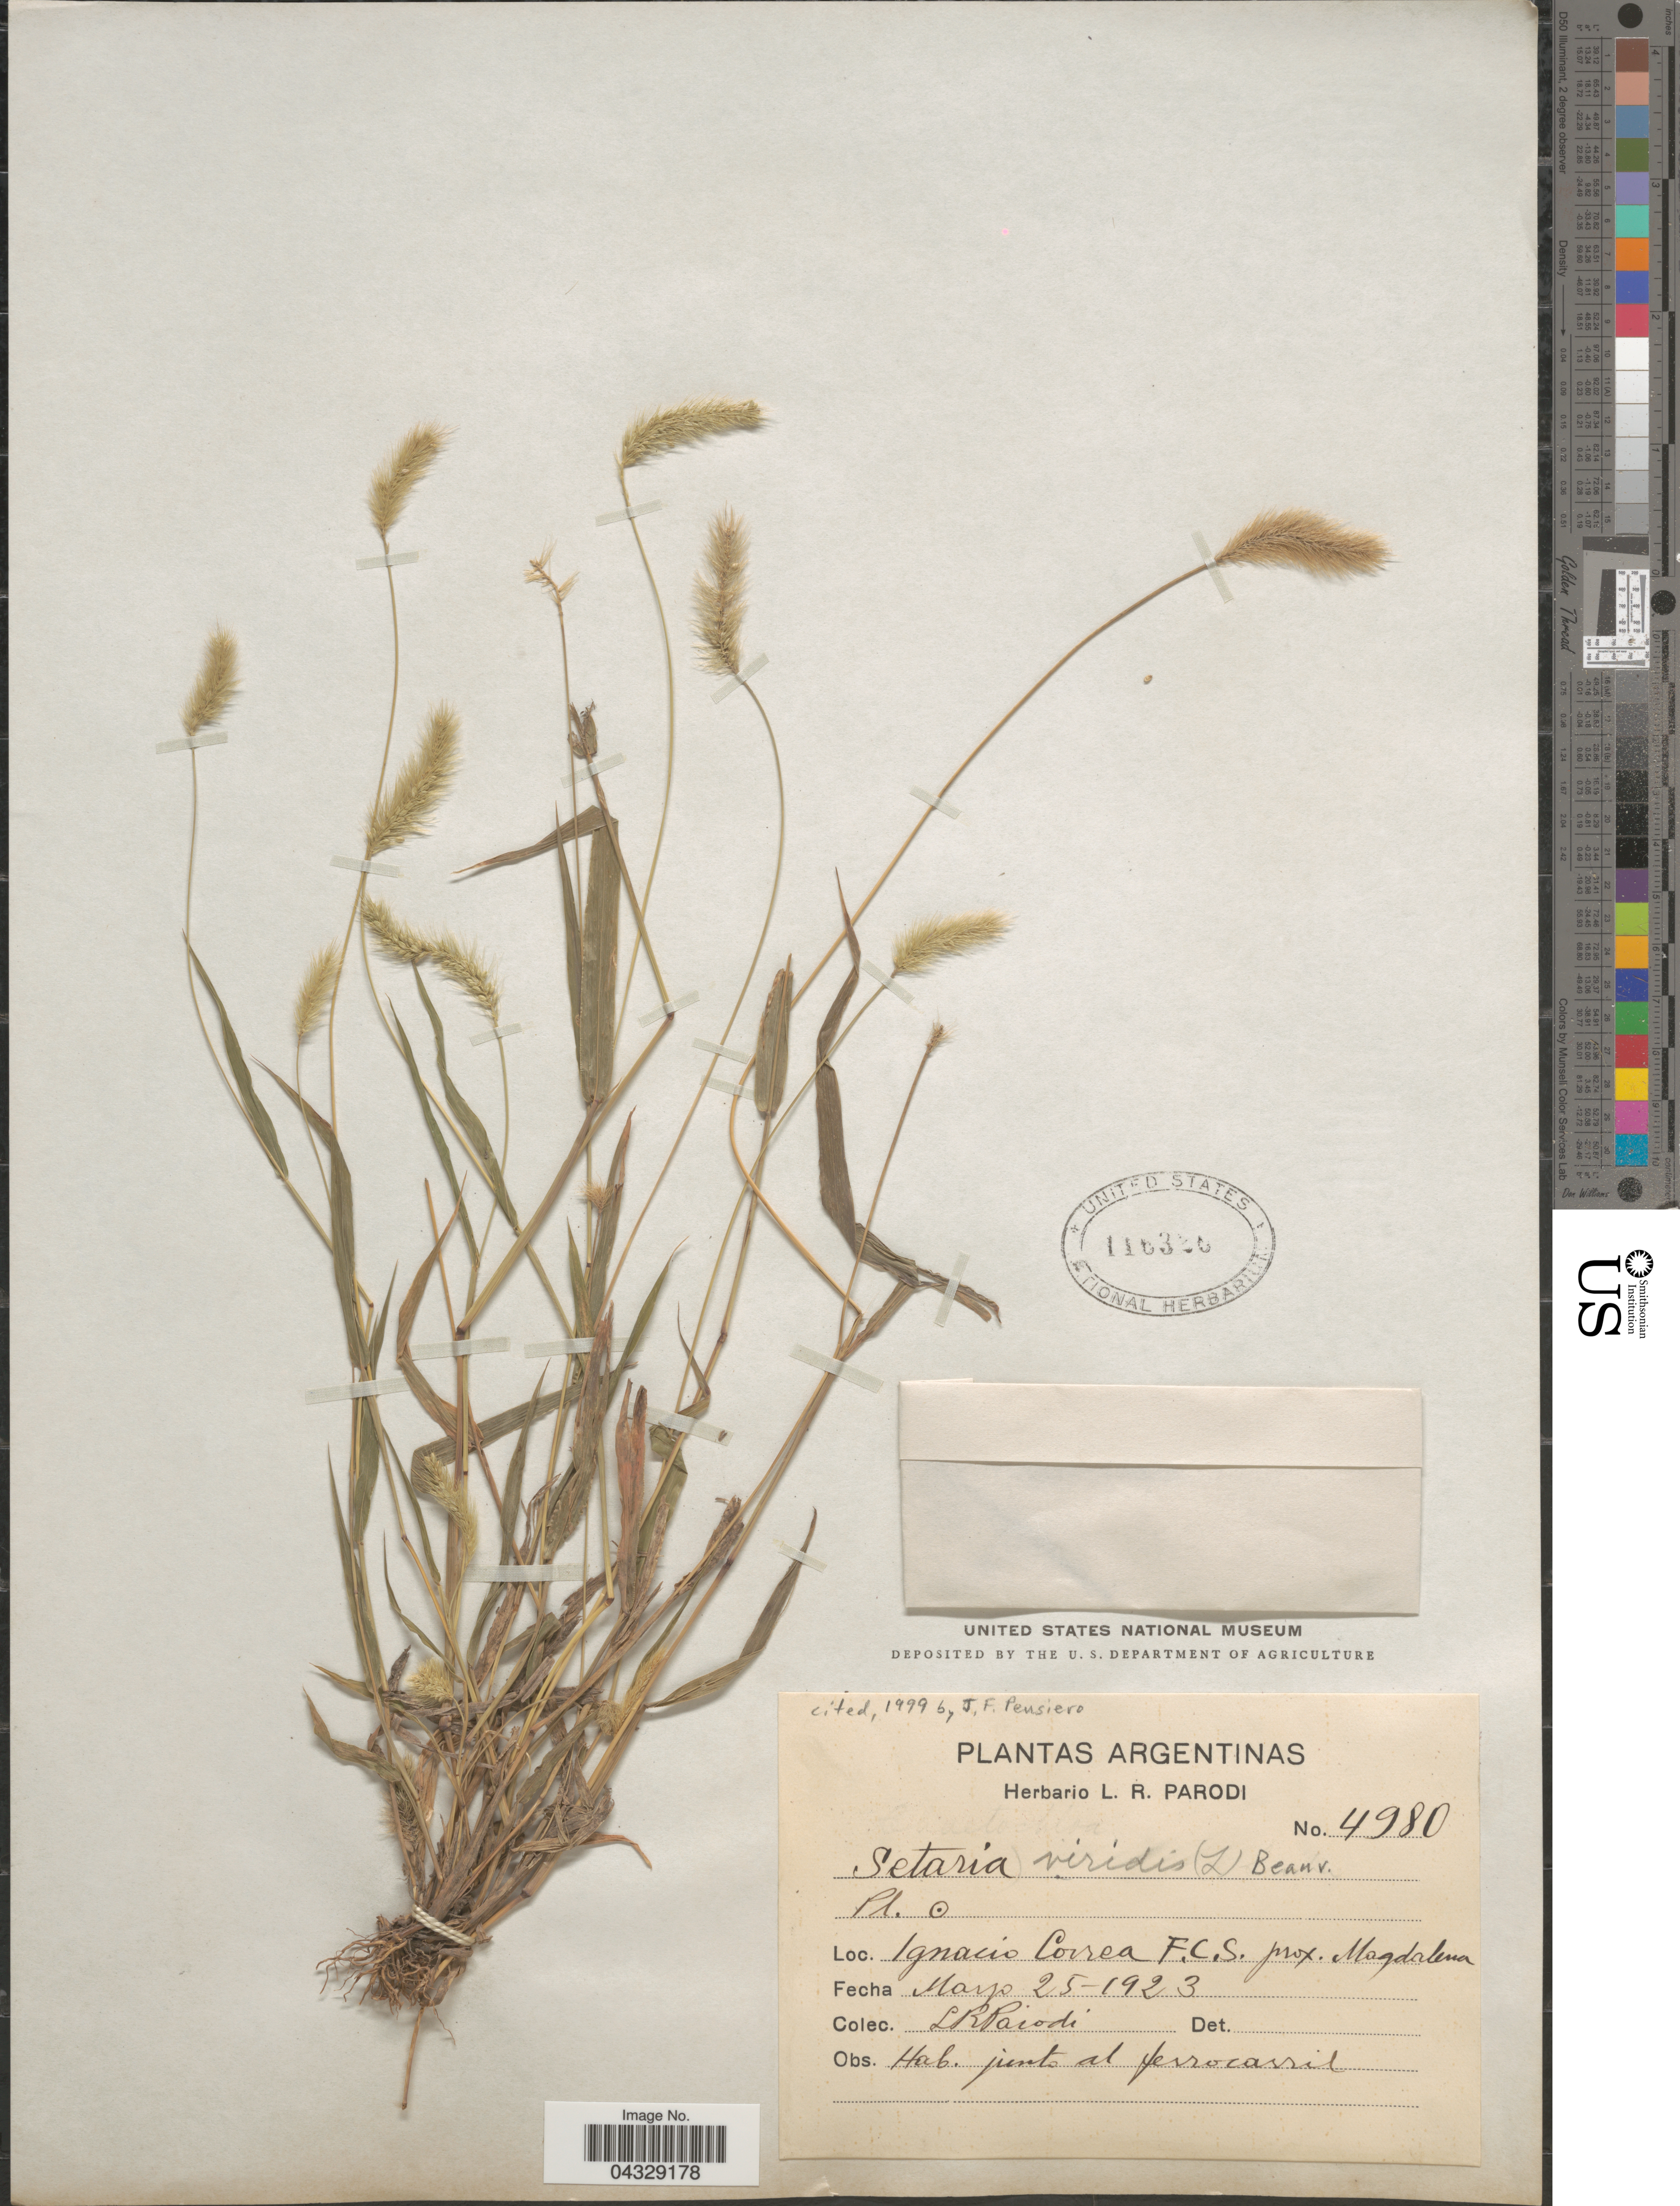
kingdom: Plantae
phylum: Tracheophyta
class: Liliopsida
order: Poales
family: Poaceae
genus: Setaria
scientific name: Setaria viridis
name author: (L.) P. Beauv.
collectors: L. R. Parodi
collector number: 4980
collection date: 1923-03-25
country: Argentina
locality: Ignacio Correa F.C.S. prox. Magdalena.